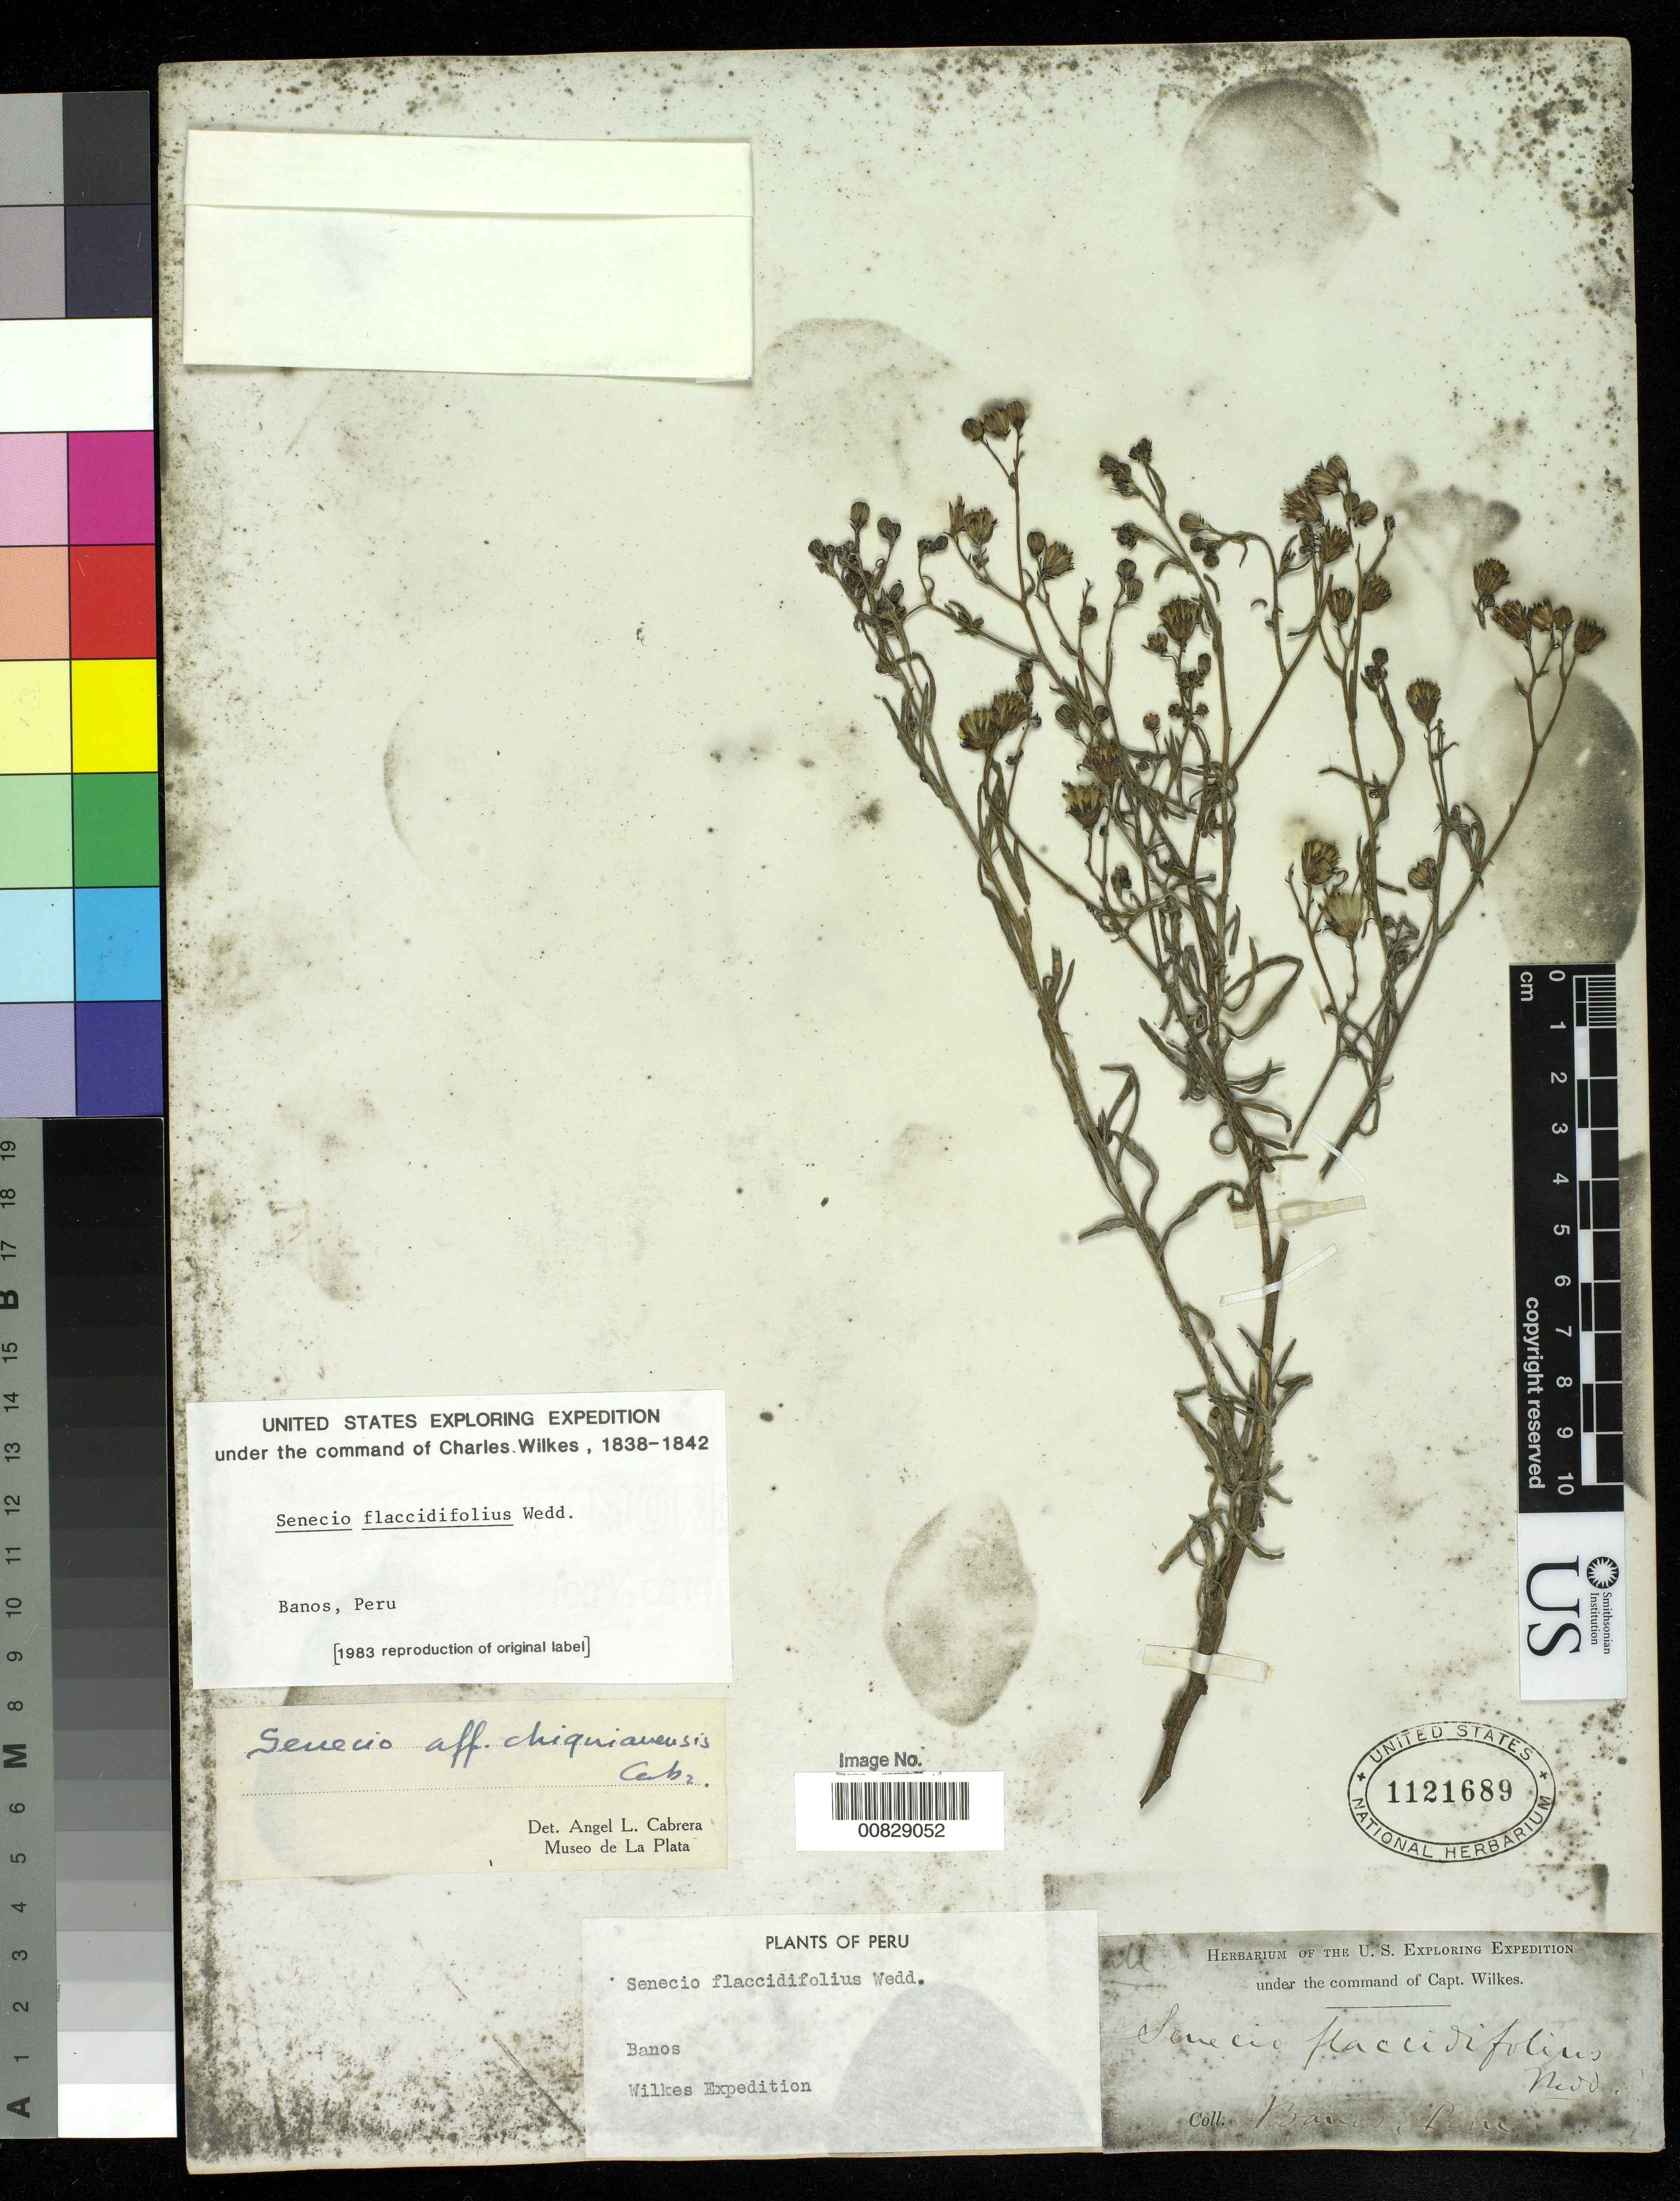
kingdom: Plantae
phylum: Tracheophyta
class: Magnoliopsida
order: Asterales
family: Asteraceae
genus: Senecio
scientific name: Senecio flaccidifolius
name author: Wedd.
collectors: Wilkes Explor. Exped.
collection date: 1838/1842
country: Peru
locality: Banos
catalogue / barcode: US 1121689